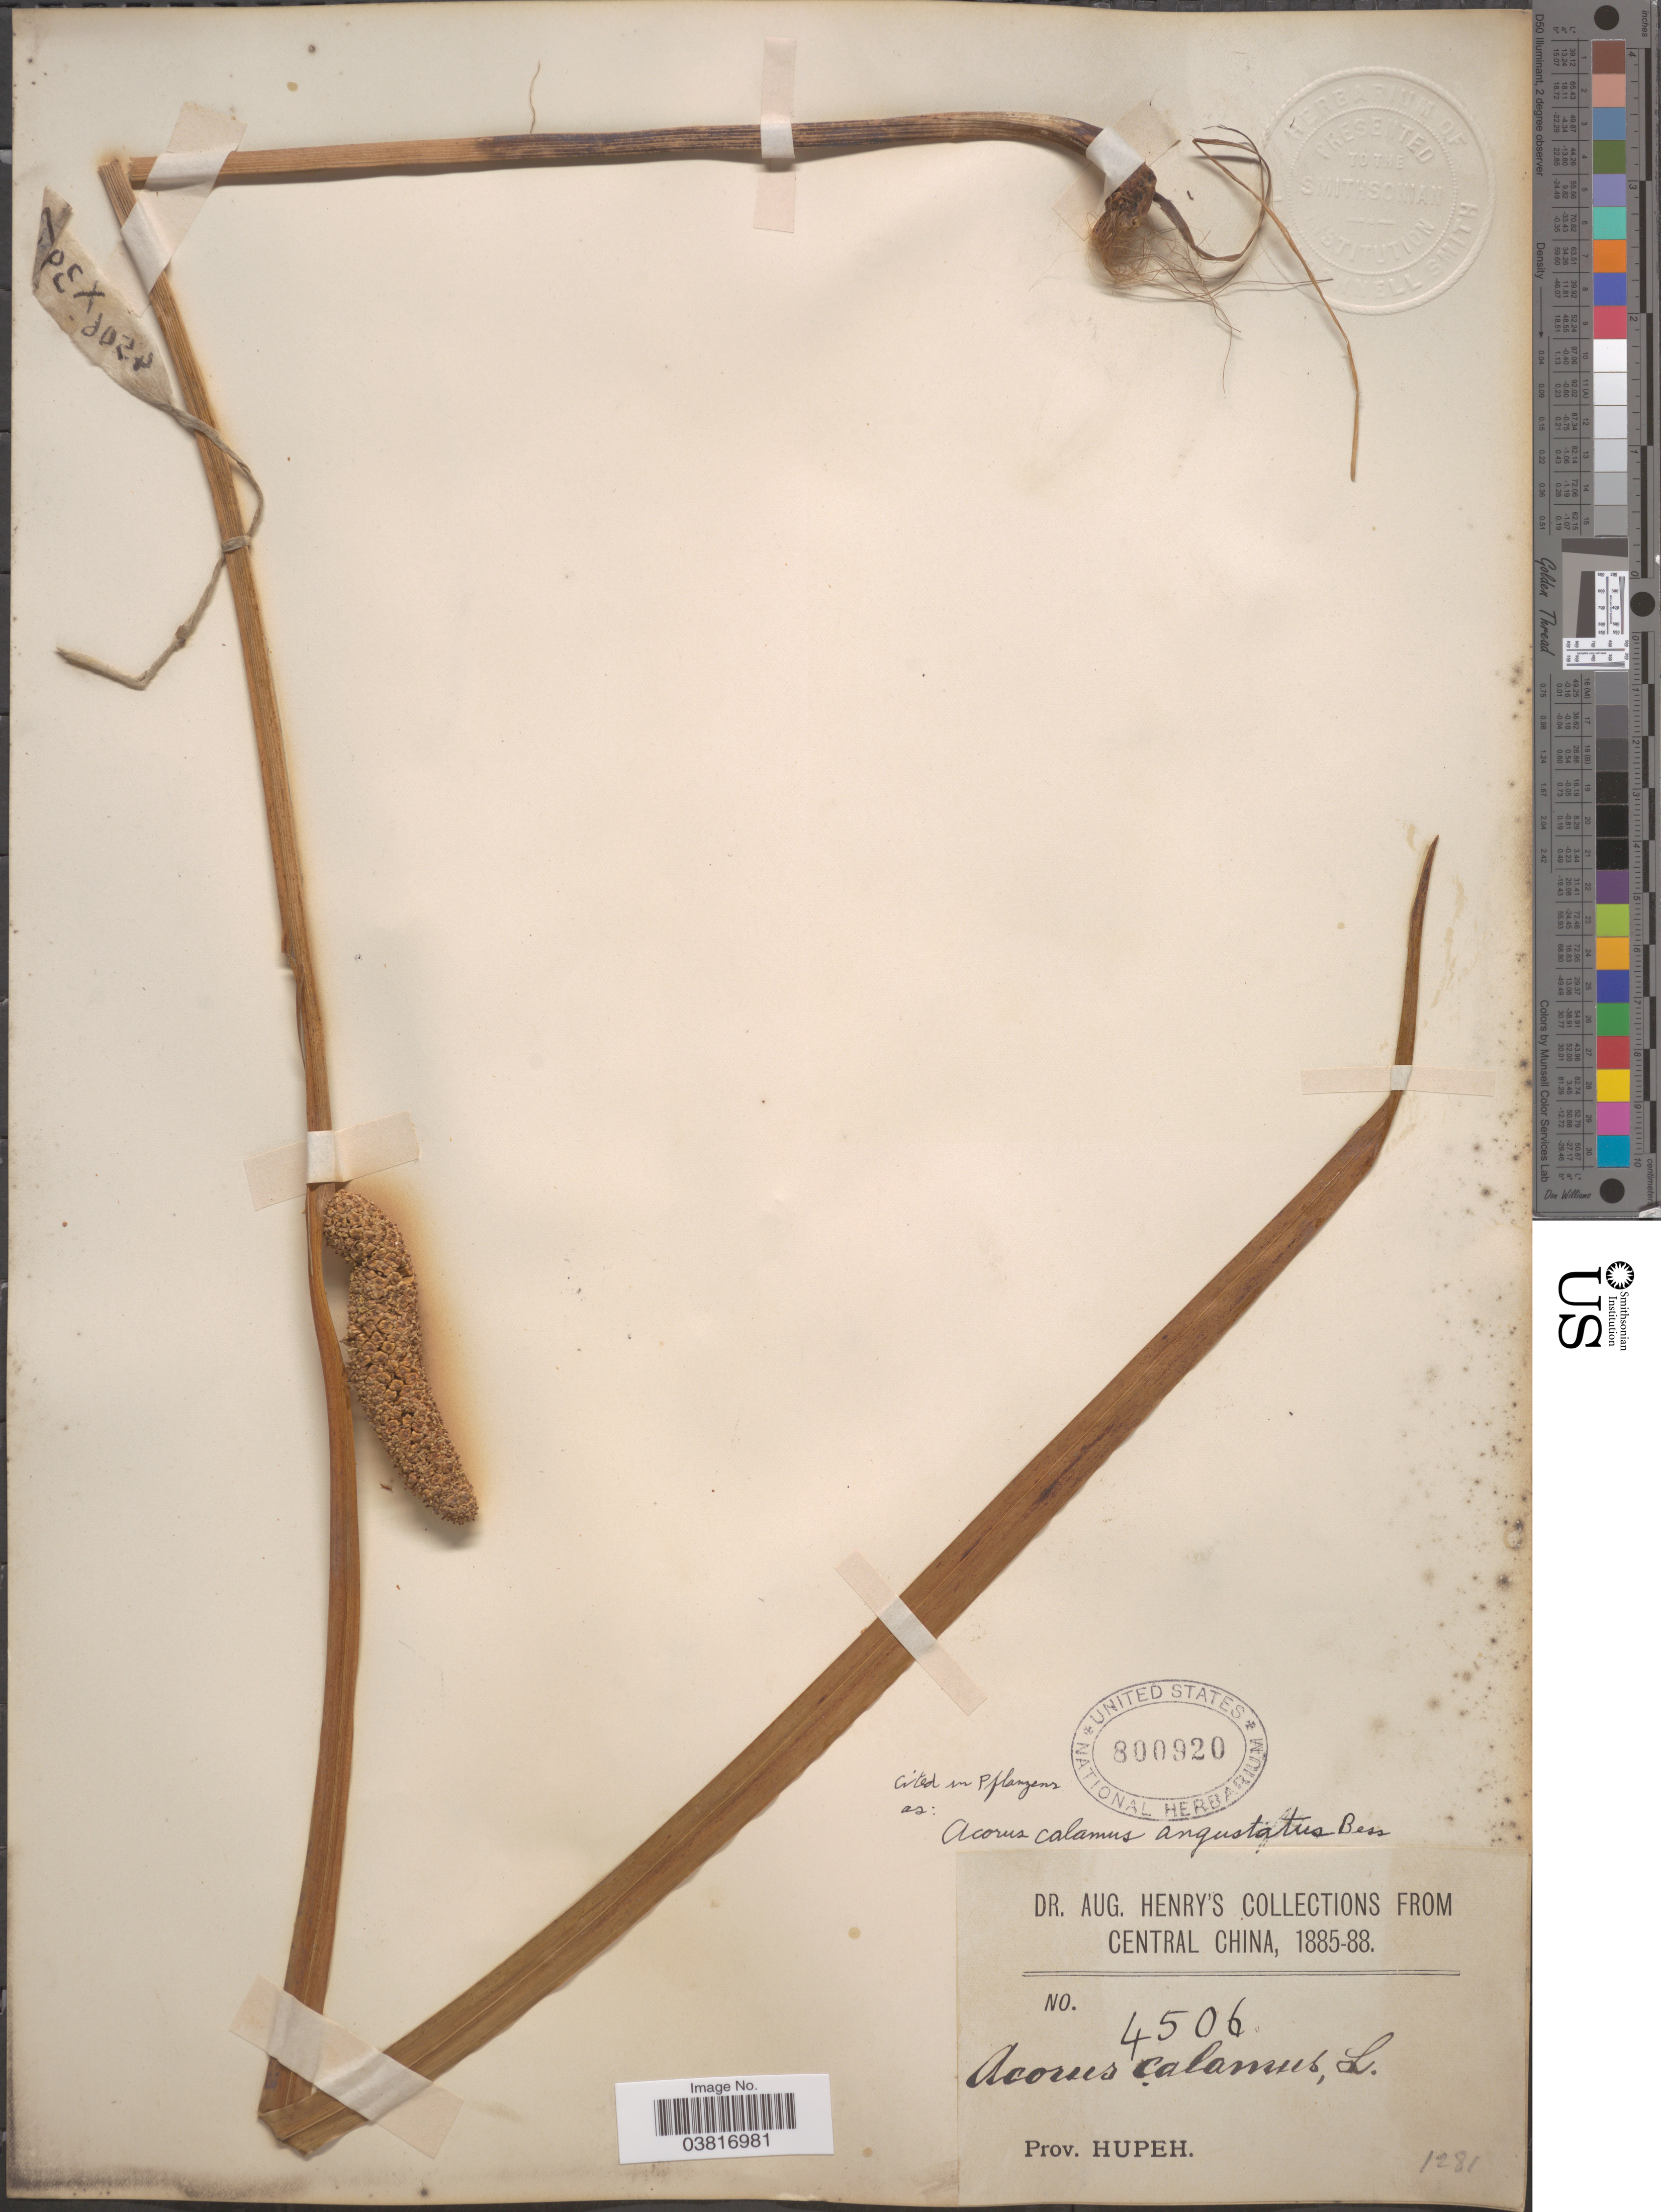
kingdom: Plantae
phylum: Tracheophyta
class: Liliopsida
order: Acorales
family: Acoraceae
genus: Acorus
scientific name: Acorus calamus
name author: L.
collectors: A. Henry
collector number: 4506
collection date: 1885/1888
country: China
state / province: Hubei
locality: Central China. Prov. Hupeh.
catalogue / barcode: US 800920